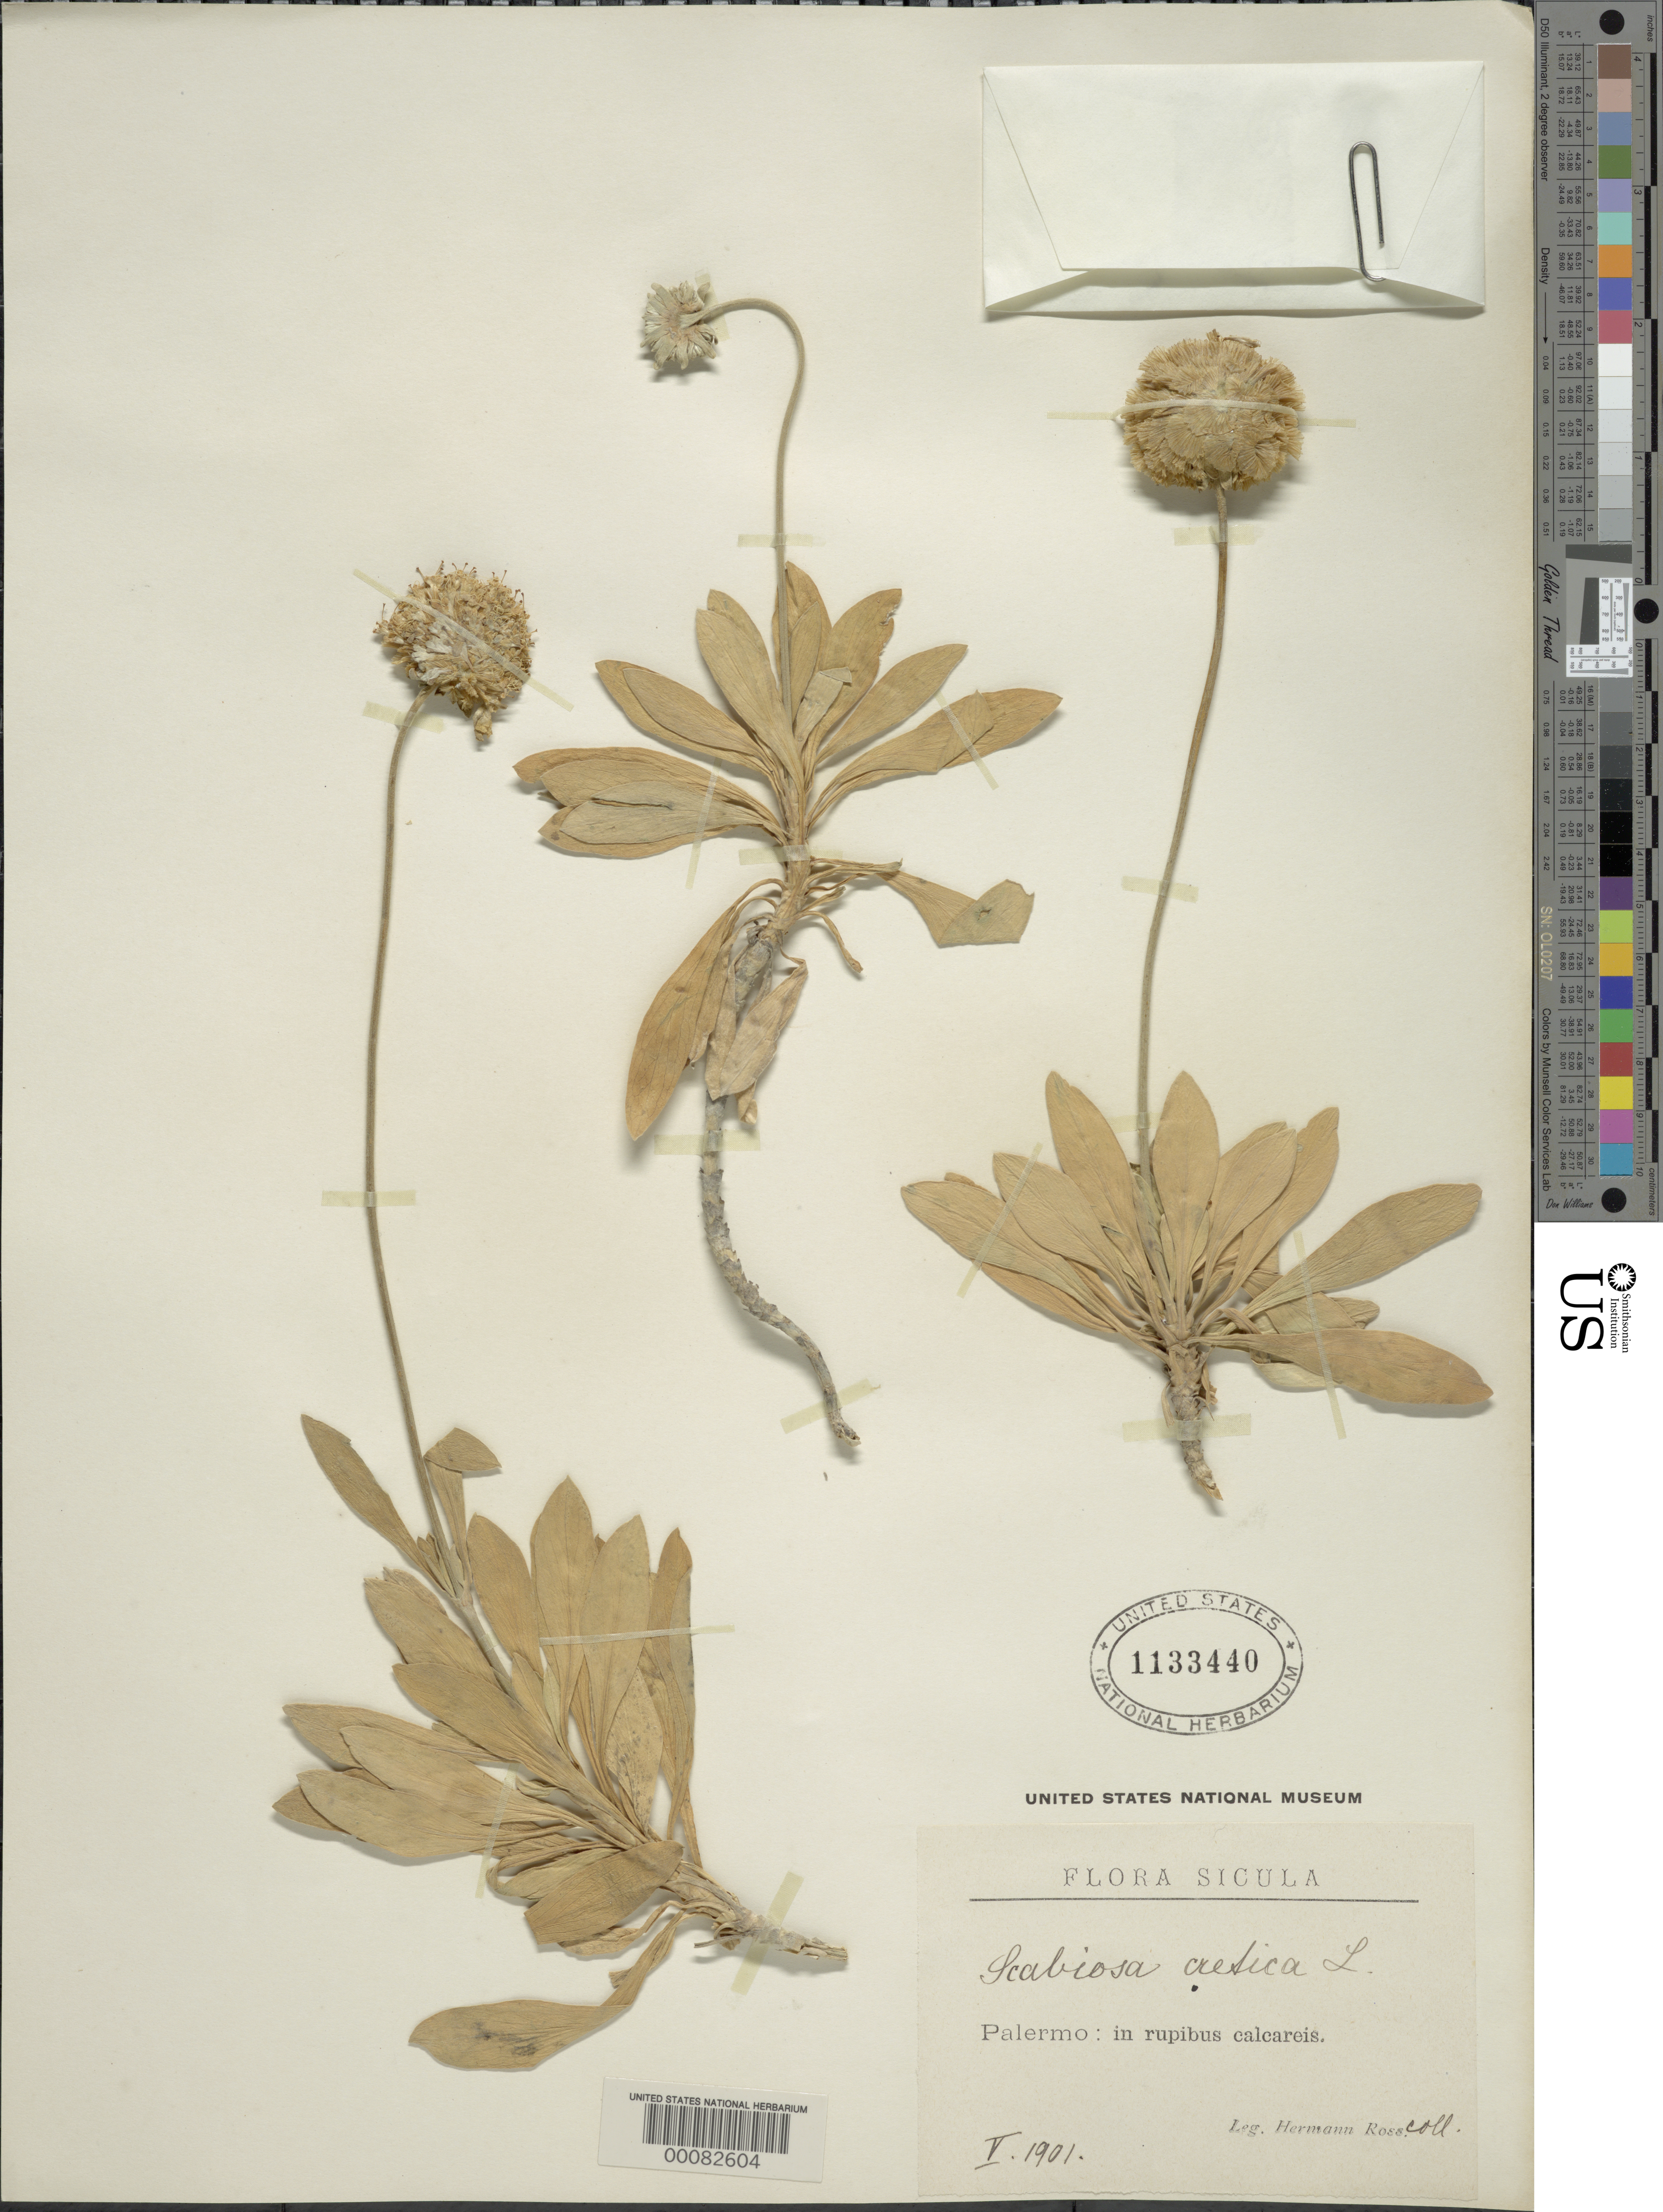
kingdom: Plantae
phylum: Tracheophyta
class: Magnoliopsida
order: Dipsacales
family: Caprifoliaceae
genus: Scabiosa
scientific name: Scabiosa cretica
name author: L.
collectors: H. Ross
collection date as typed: May 1901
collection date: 1901-05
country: Italy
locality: Sicily, Palermo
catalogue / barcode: US 1133440